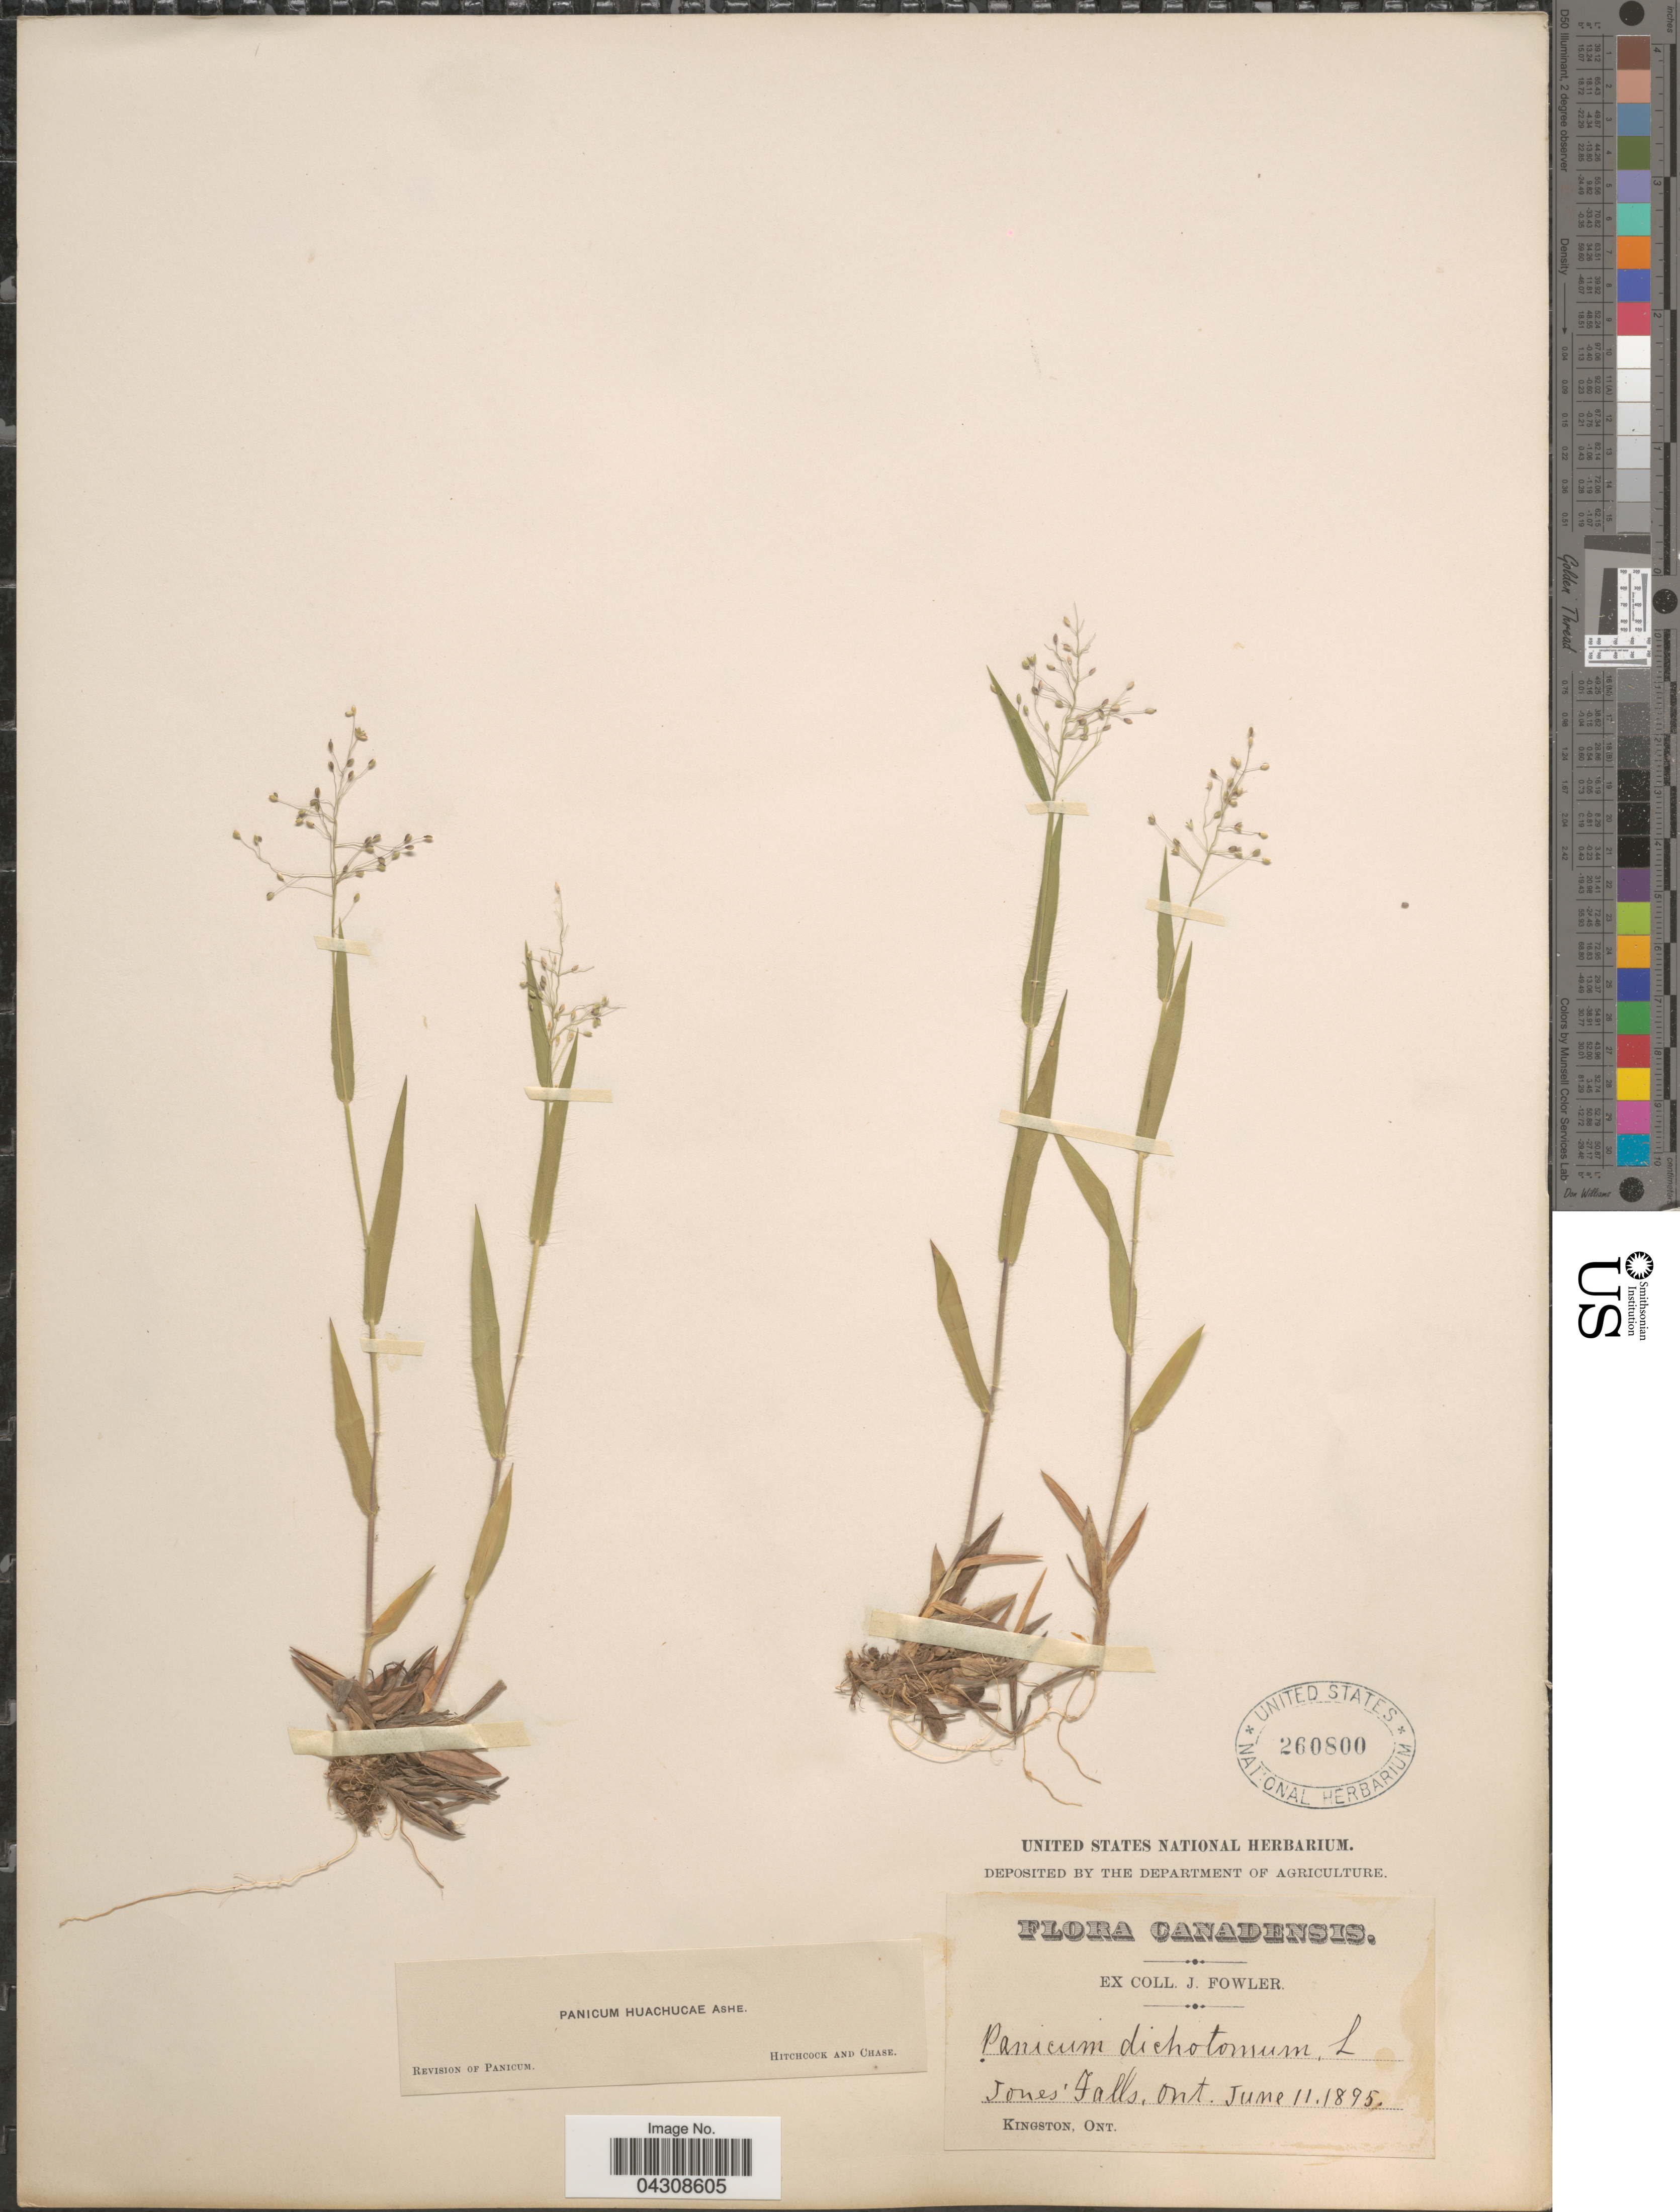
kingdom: Plantae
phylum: Tracheophyta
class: Liliopsida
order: Poales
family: Poaceae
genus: Dichanthelium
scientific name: Dichanthelium acuminatum var. acuminatum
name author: (Sw.) Gould & C.A. Clark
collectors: J. Fowler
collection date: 1895-06-11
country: Canada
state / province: Ontario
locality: Jones' Falls.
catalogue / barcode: US 260800